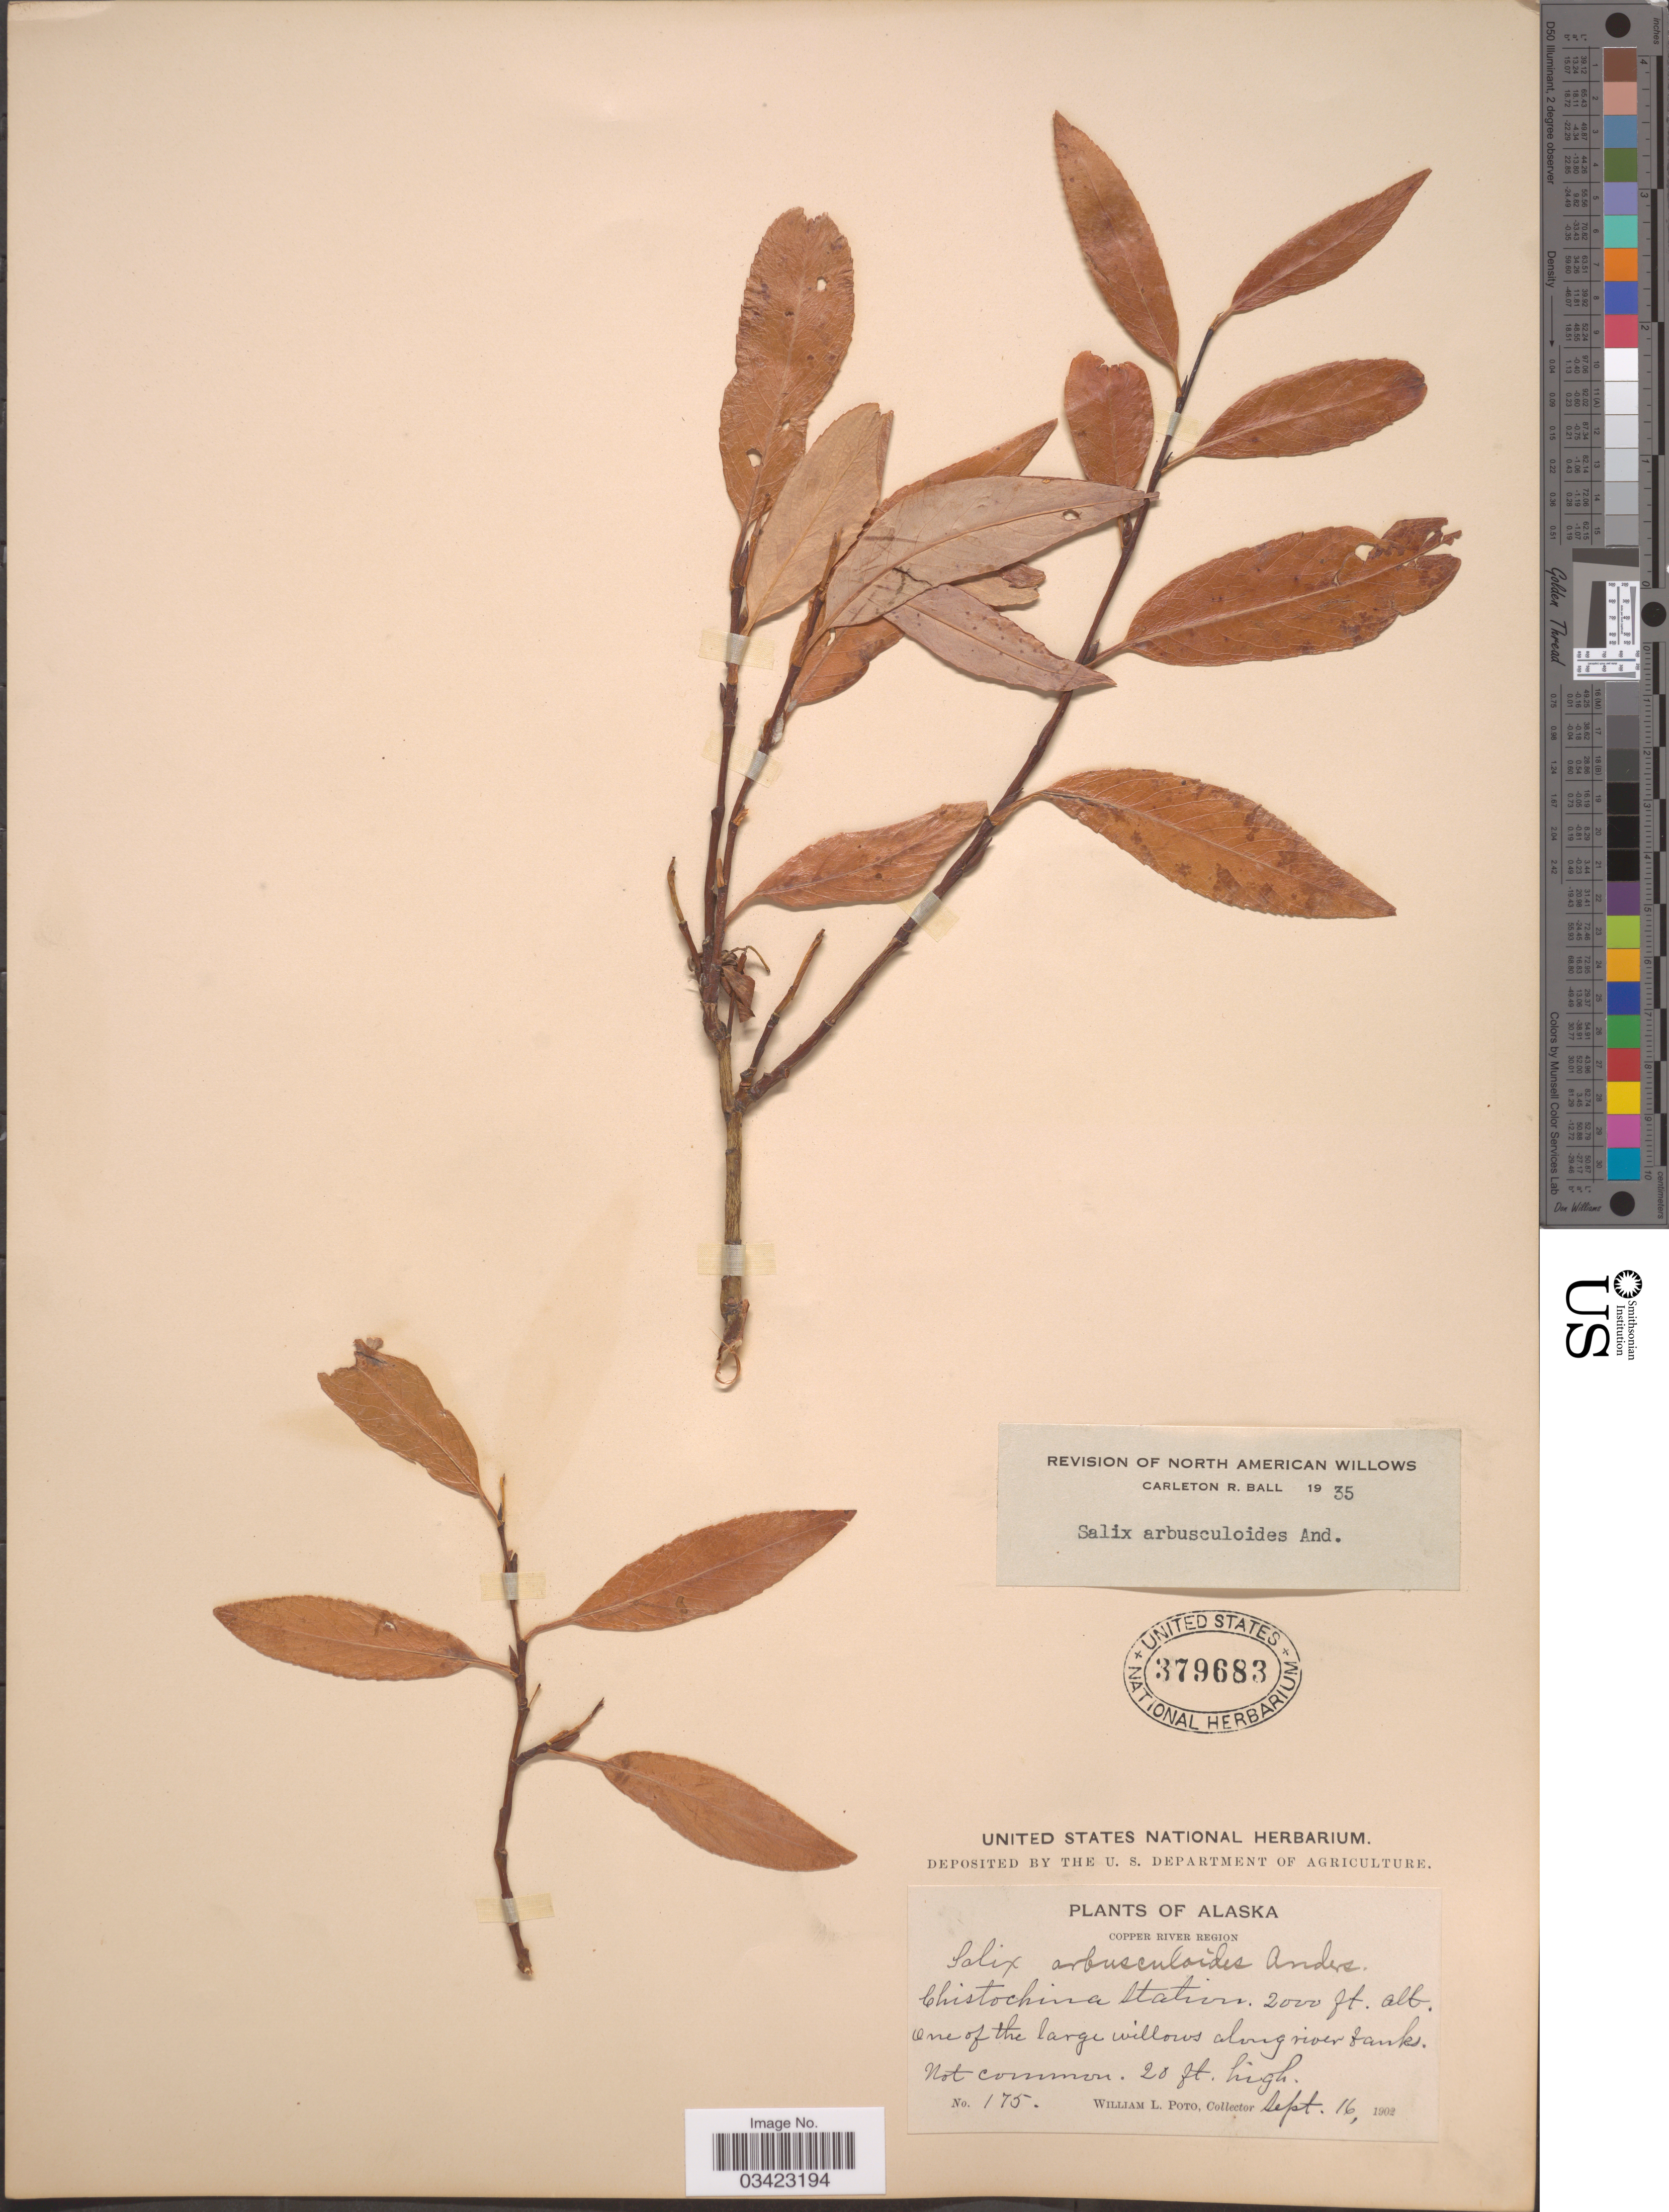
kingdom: Plantae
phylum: Tracheophyta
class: Magnoliopsida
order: Malpighiales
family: Salicaceae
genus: Salix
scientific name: Salix arbusculoides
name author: Andersson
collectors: W. Poto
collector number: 175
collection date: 1902-09-16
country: United States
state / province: Alaska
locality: Copper River Region. Chistochina Station.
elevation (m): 610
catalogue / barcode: US 379683